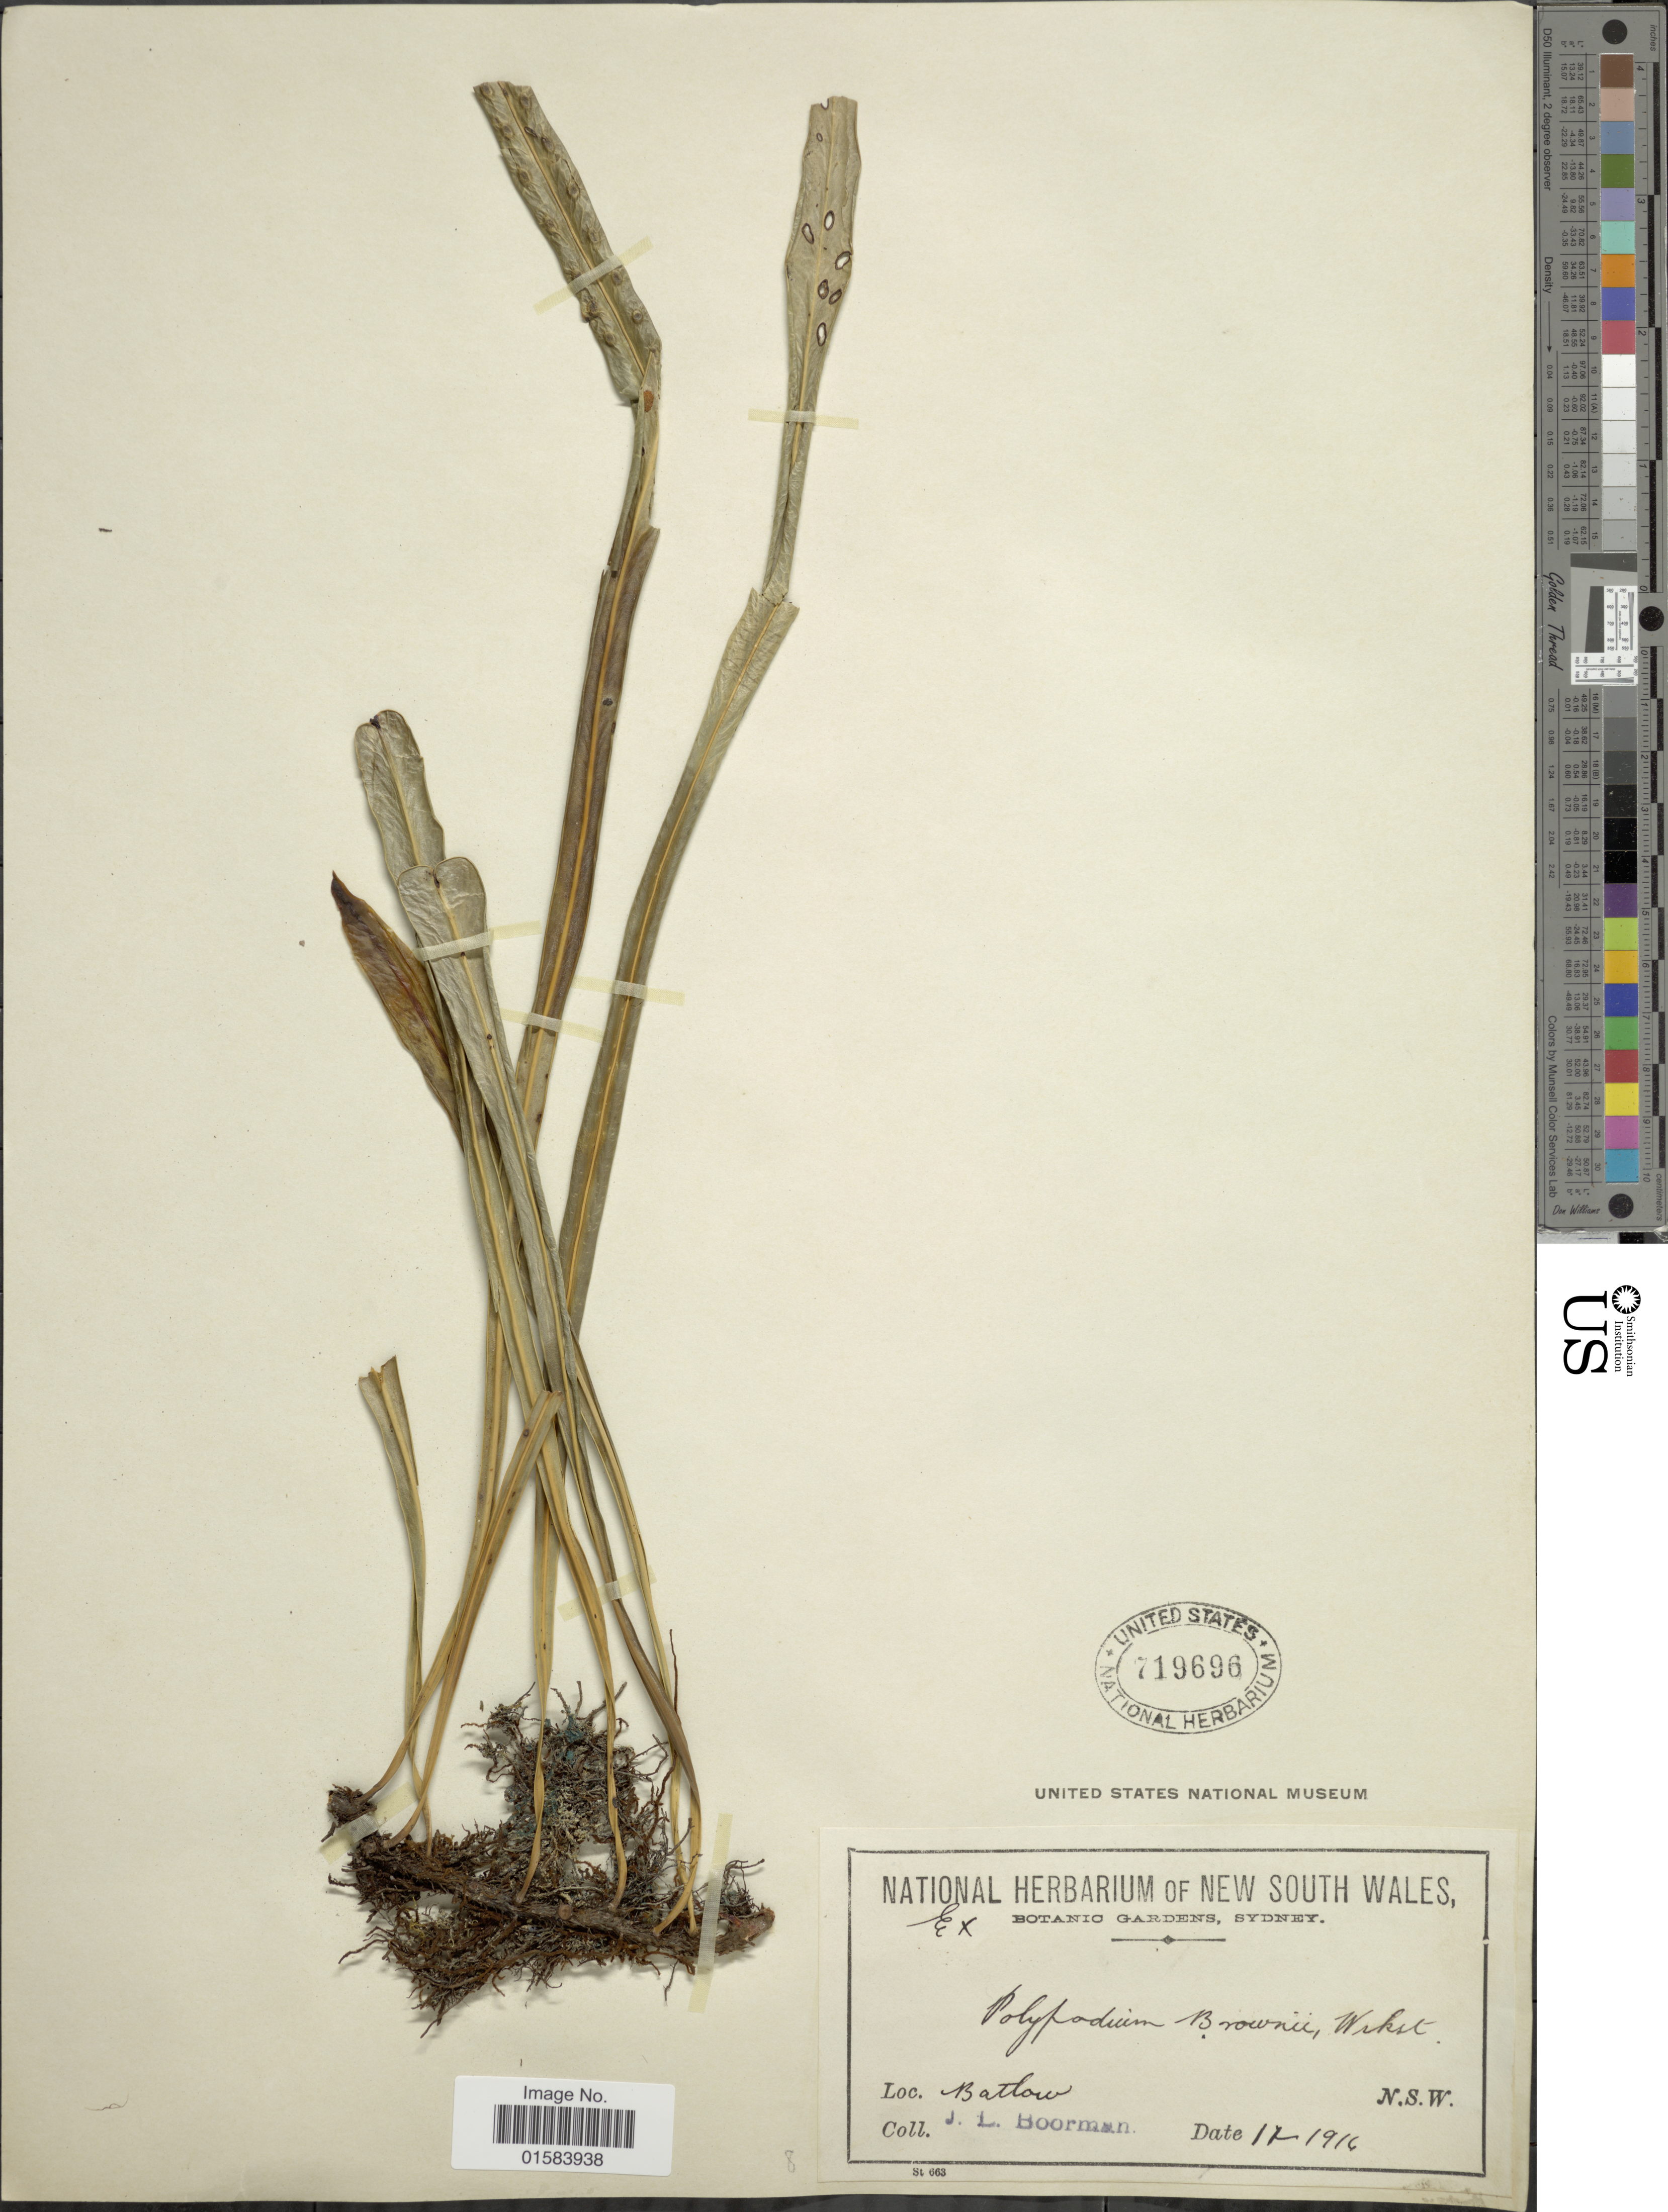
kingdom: Plantae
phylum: Tracheophyta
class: Polypodiopsida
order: Polypodiales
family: Polypodiaceae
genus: Dictymia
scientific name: Dictymia brownii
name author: (Wikstr.) Copel.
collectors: J. Boorman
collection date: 1916-11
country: Australia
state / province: New South Wales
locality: Batlow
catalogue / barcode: US 719696